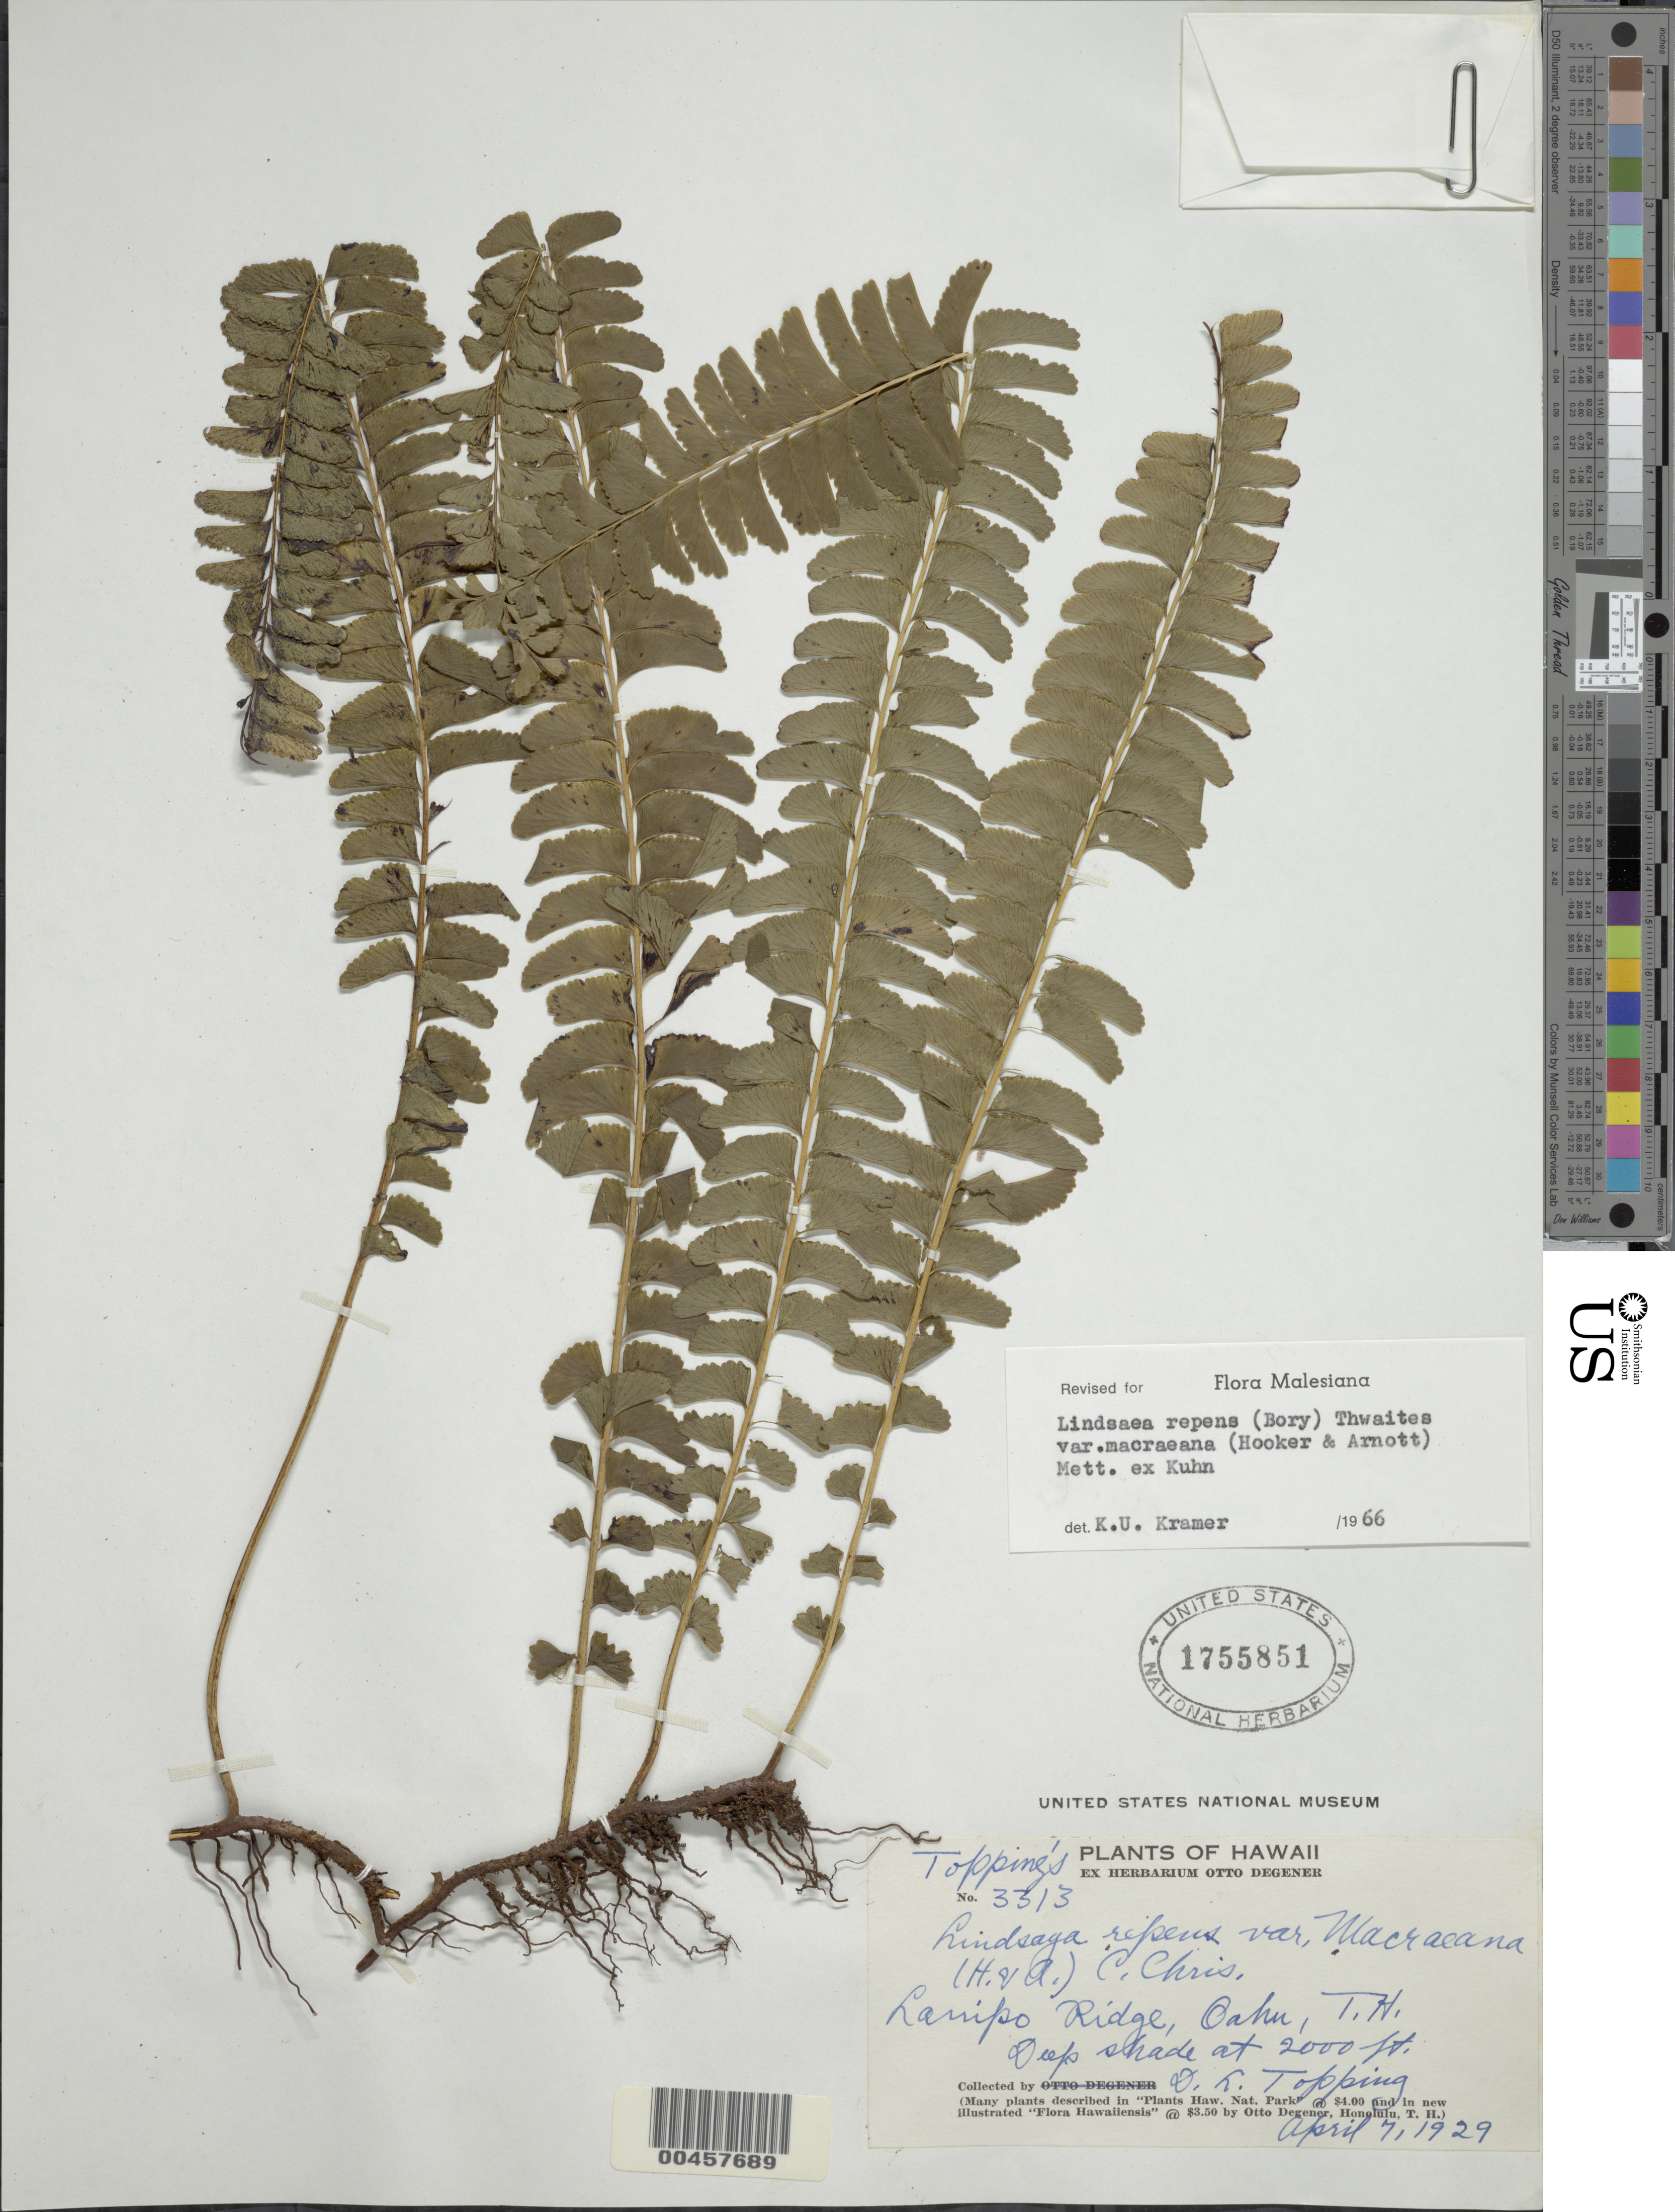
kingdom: Plantae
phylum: Tracheophyta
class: Polypodiopsida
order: Polypodiales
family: Lindsaeaceae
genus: Lindsaea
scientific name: Lindsaea repens var. macraeana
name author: (Hook. & Arn.) Mett. ex Kuhn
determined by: Kramer, K. U.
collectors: D. L. Topping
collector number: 3313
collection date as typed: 7 Apr 1929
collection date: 1929-04-07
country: United States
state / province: Hawaii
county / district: Honolulu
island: Oahu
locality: Lanipo Ridge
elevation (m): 610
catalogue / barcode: US 1755851